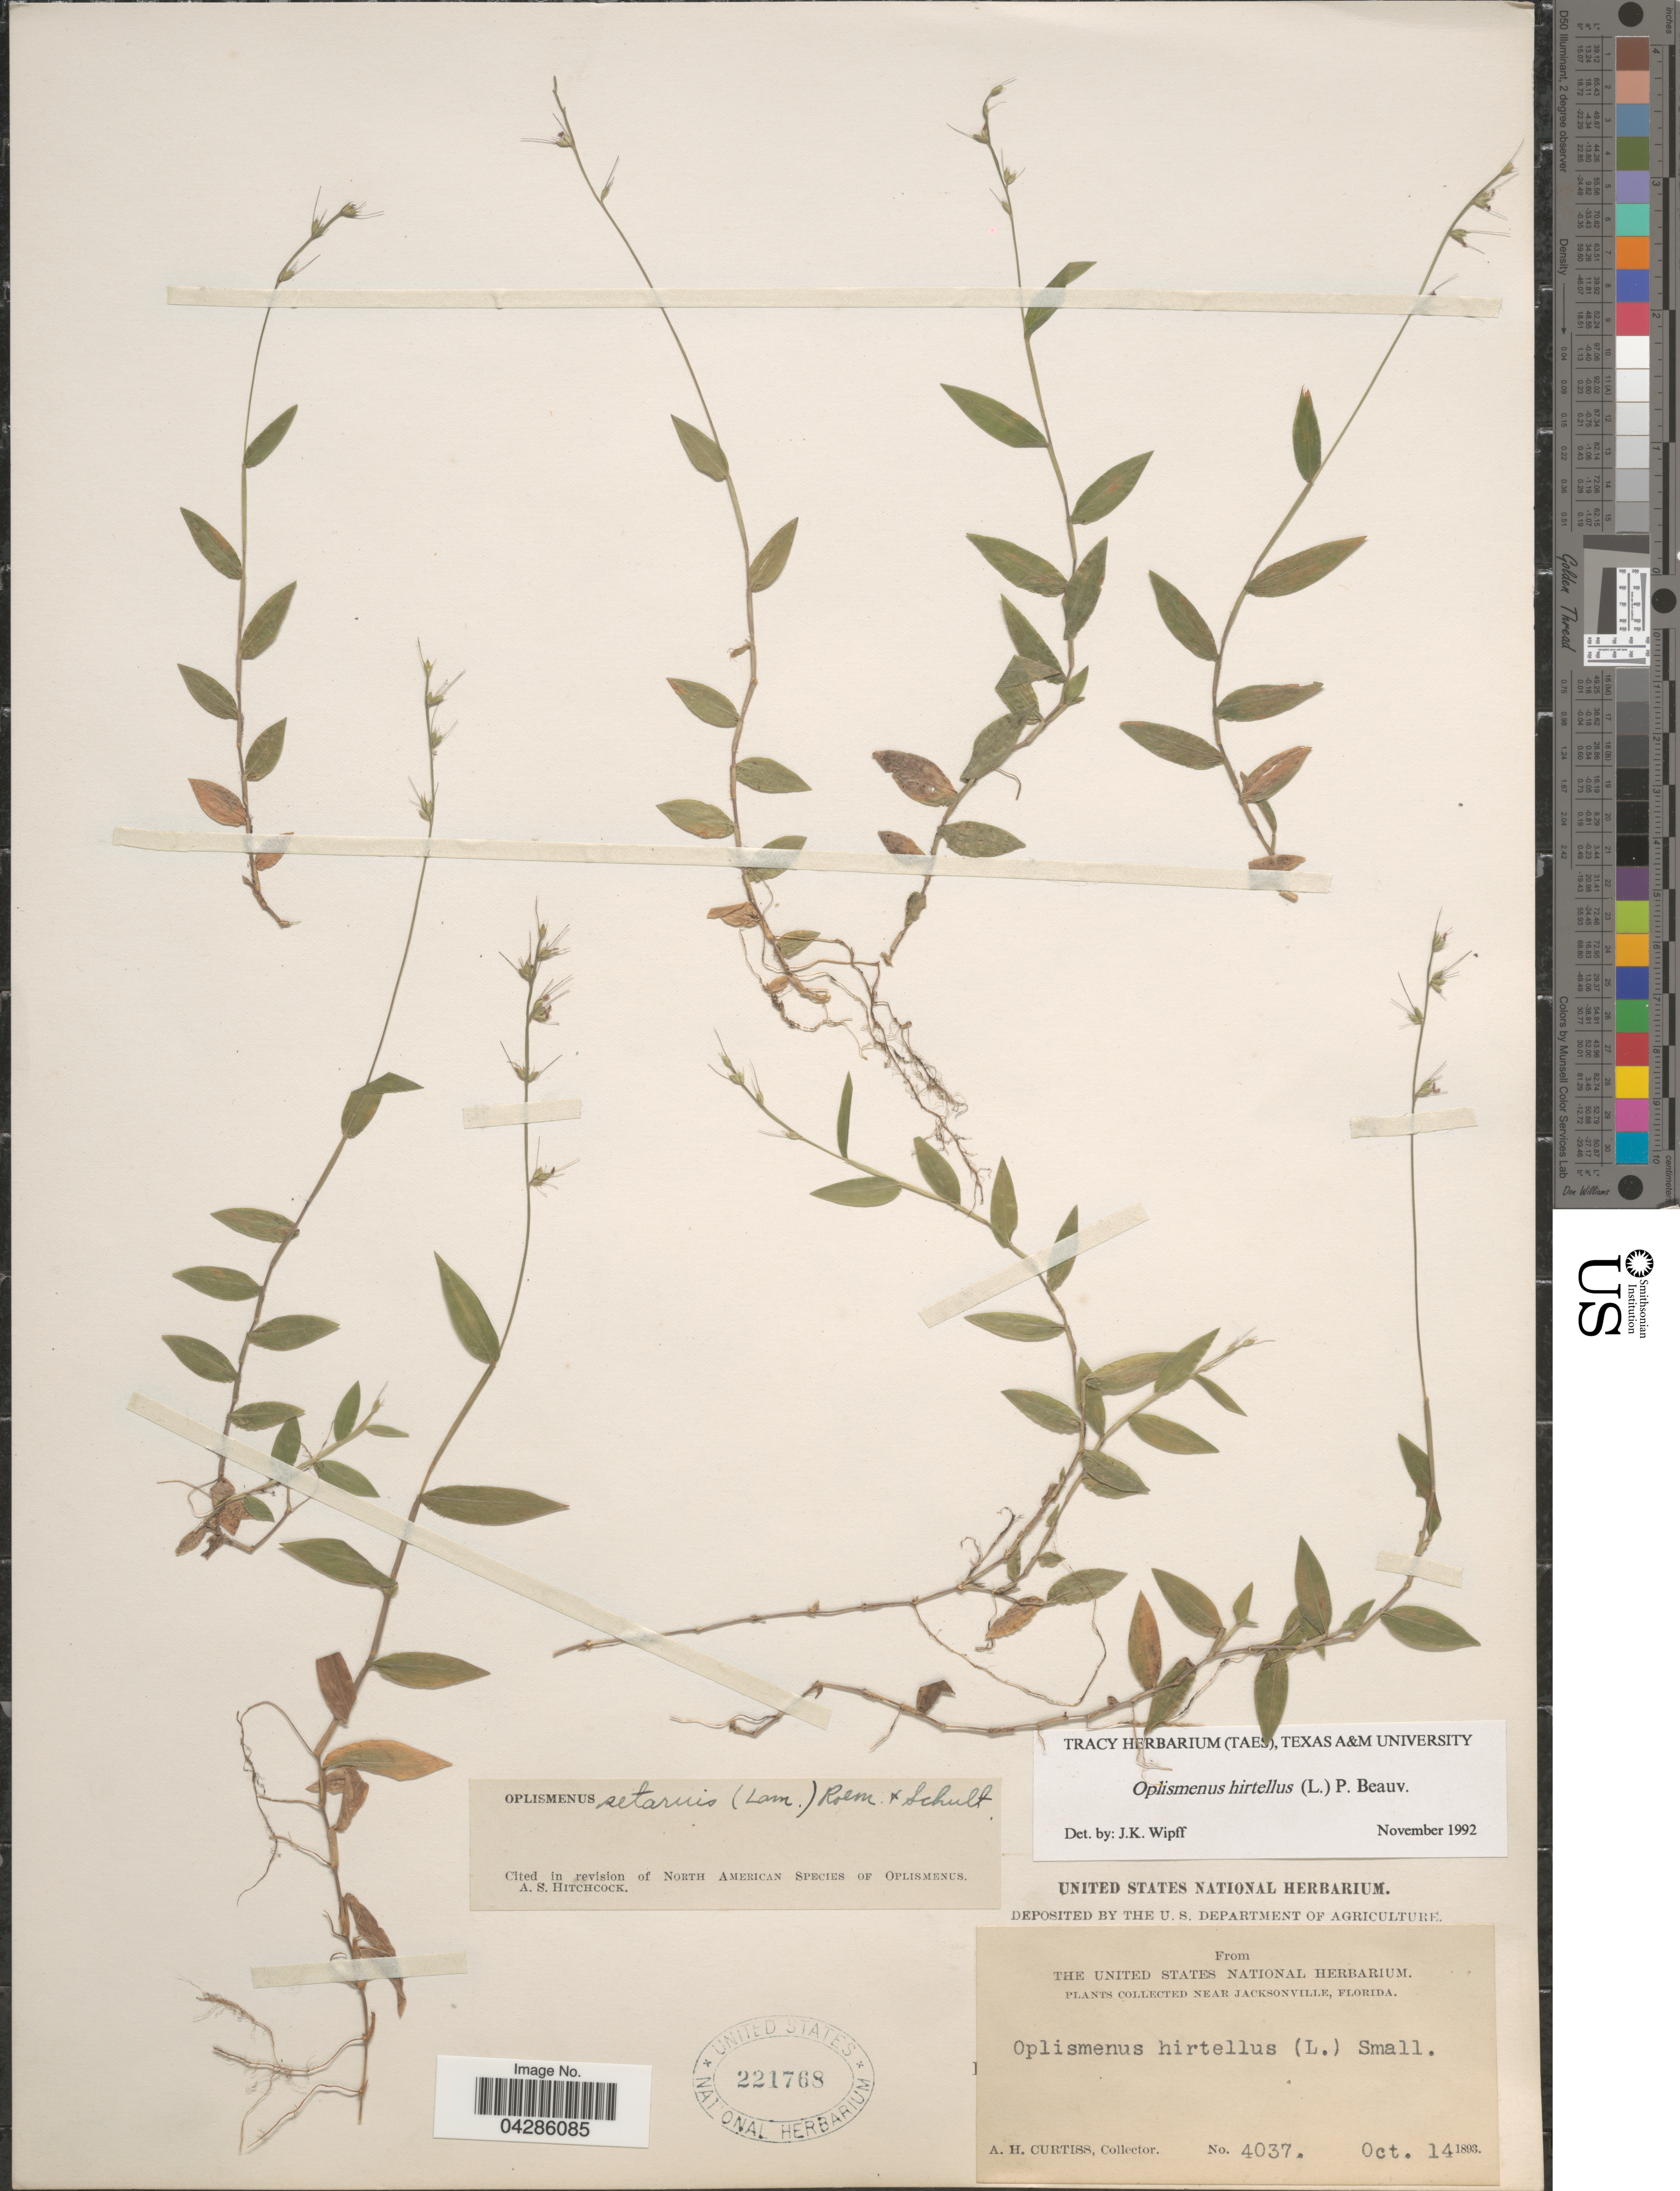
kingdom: Plantae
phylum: Tracheophyta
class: Liliopsida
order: Poales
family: Poaceae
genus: Oplismenus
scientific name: Oplismenus hirtellus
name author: (L.) P. Beauv.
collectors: A. H. Curtiss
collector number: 4037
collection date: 1893-10-14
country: United States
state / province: Florida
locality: Near Jacksonville.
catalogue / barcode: US 221768